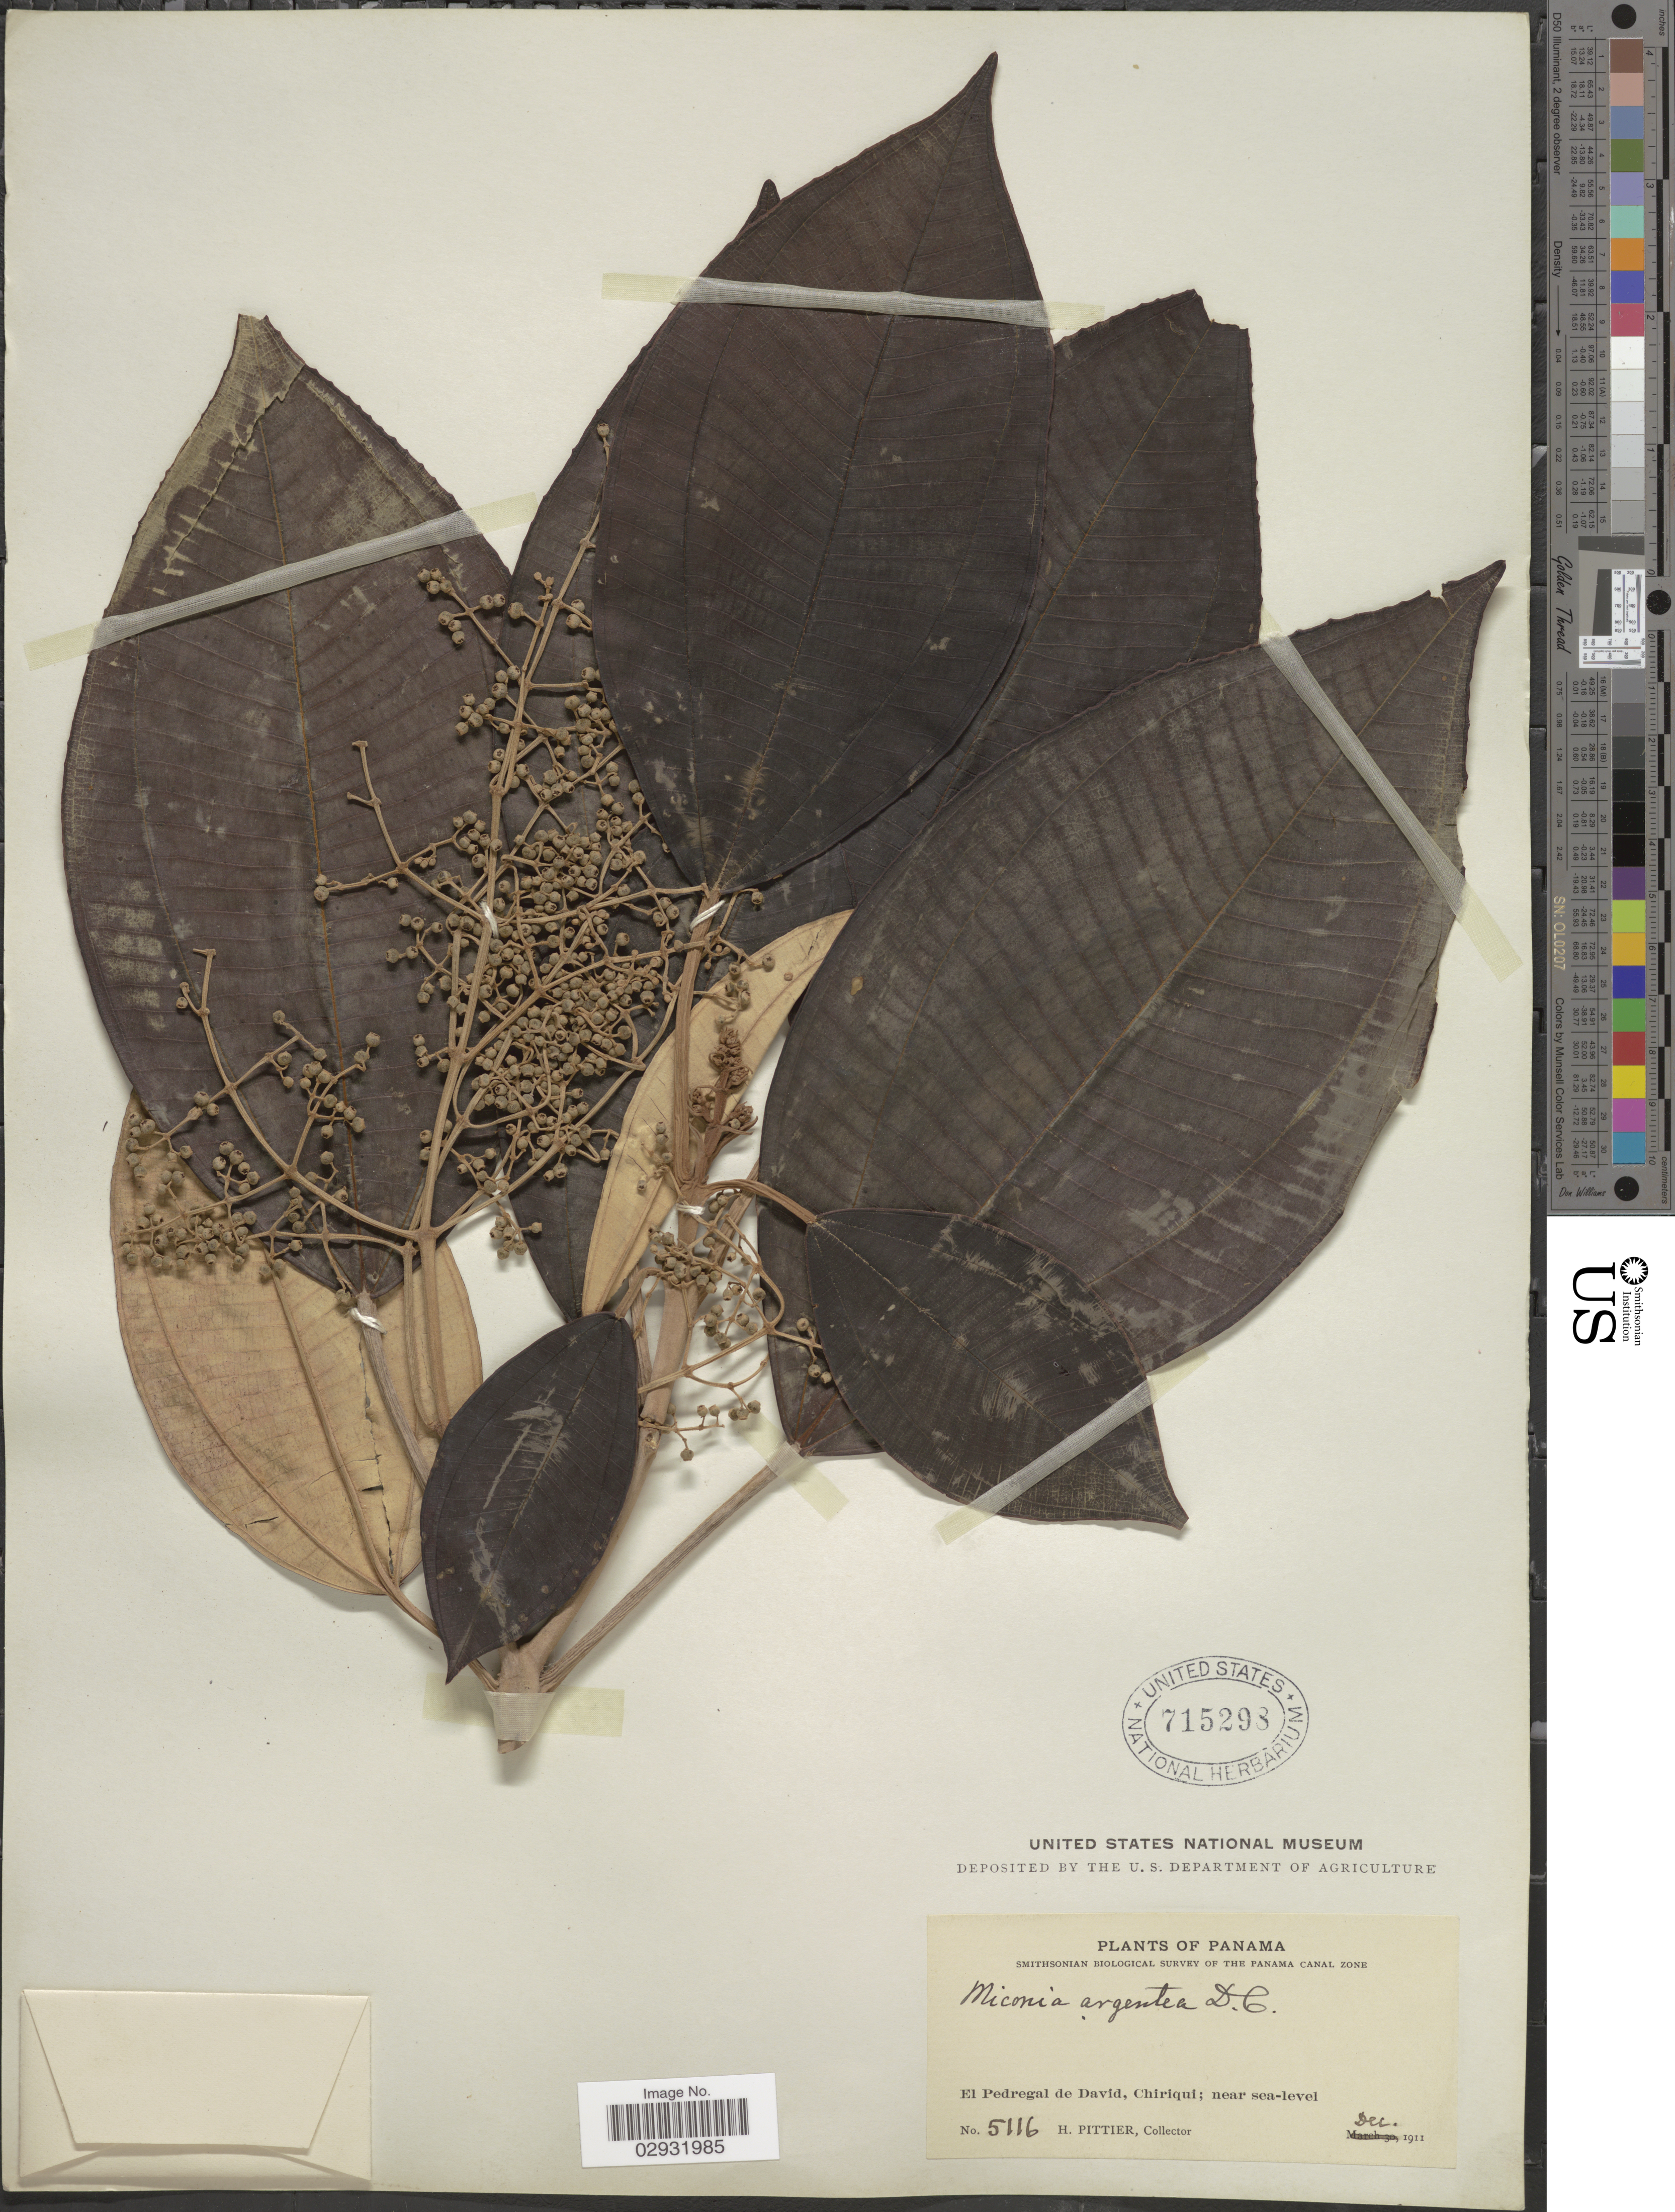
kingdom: Plantae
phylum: Tracheophyta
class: Magnoliopsida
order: Myrtales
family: Melastomataceae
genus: Miconia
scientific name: Miconia argentea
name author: (Sw.) DC.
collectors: H. F. Pittier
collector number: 5116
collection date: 1911-12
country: Panama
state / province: Chiriqui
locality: El Pedregal de David.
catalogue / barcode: US 715298